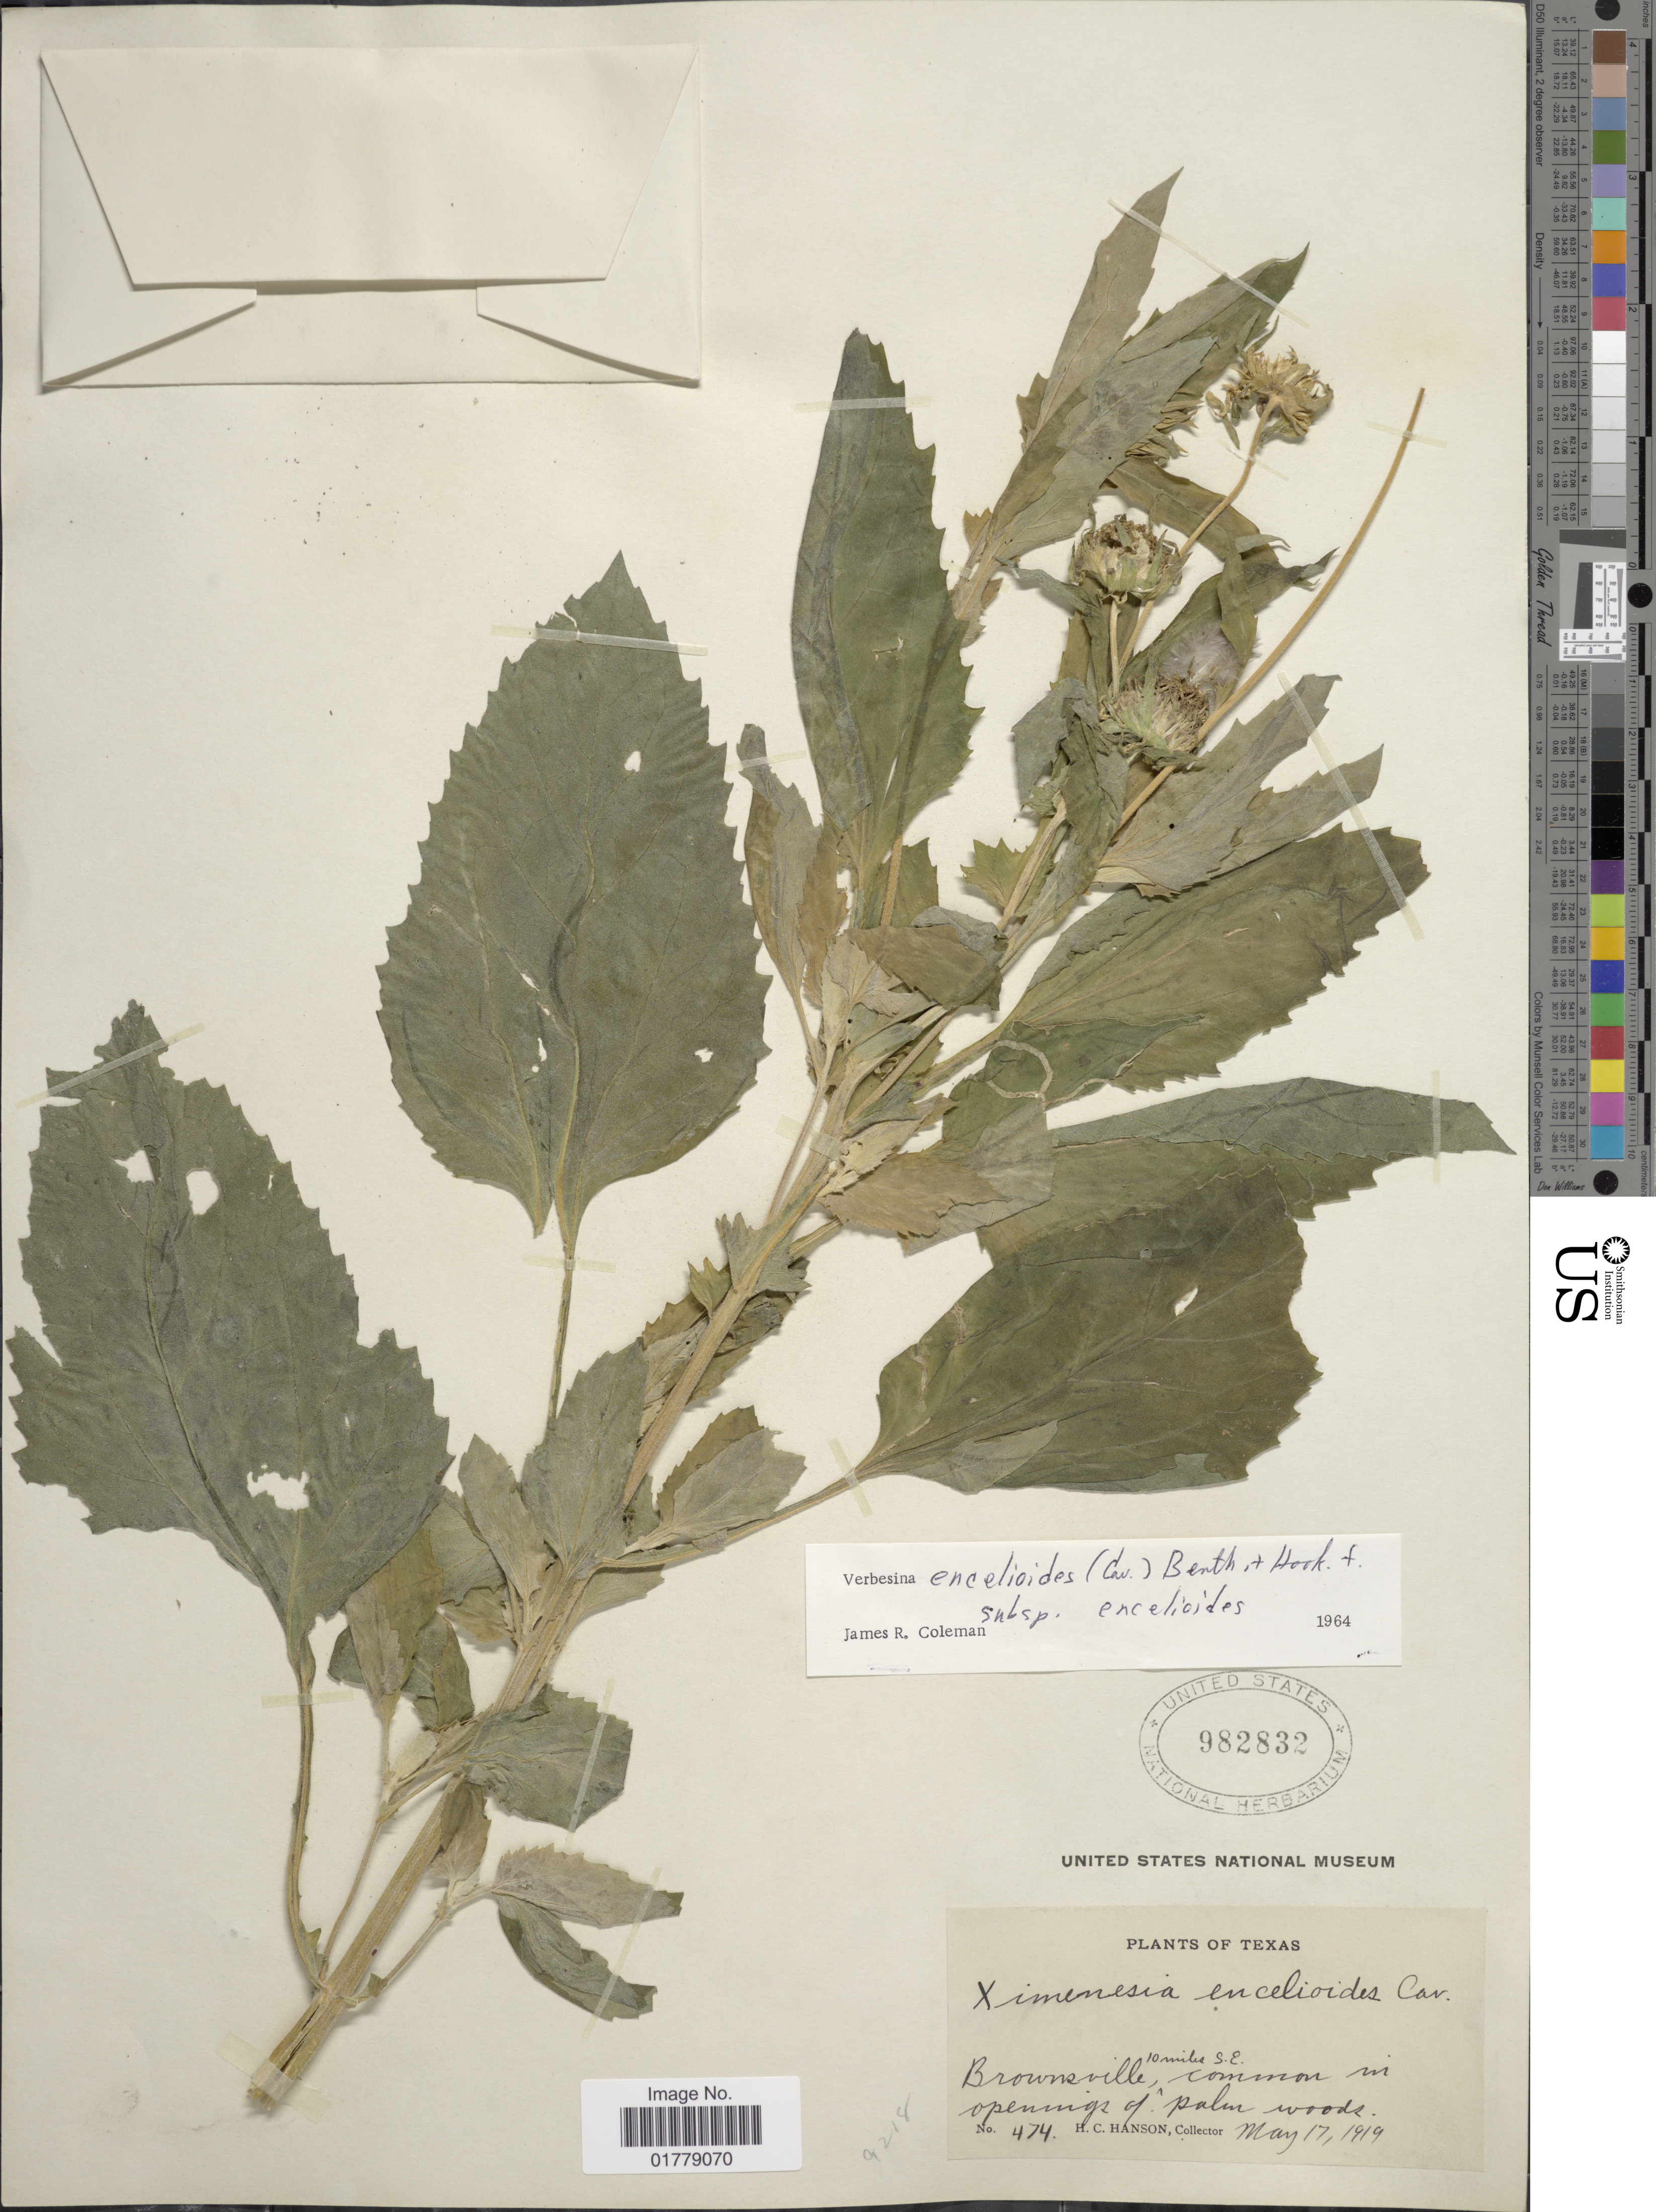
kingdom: Plantae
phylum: Tracheophyta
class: Magnoliopsida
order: Asterales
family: Asteraceae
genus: Verbesina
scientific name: Verbesina encelioides subsp. encelioides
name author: (Cav.) Benth. & Hook.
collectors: H. Hanson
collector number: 474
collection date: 1919-05-17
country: United States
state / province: Texas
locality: Brownsville, 10 miles S.E., common in openings of palm woods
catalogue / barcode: US 982832